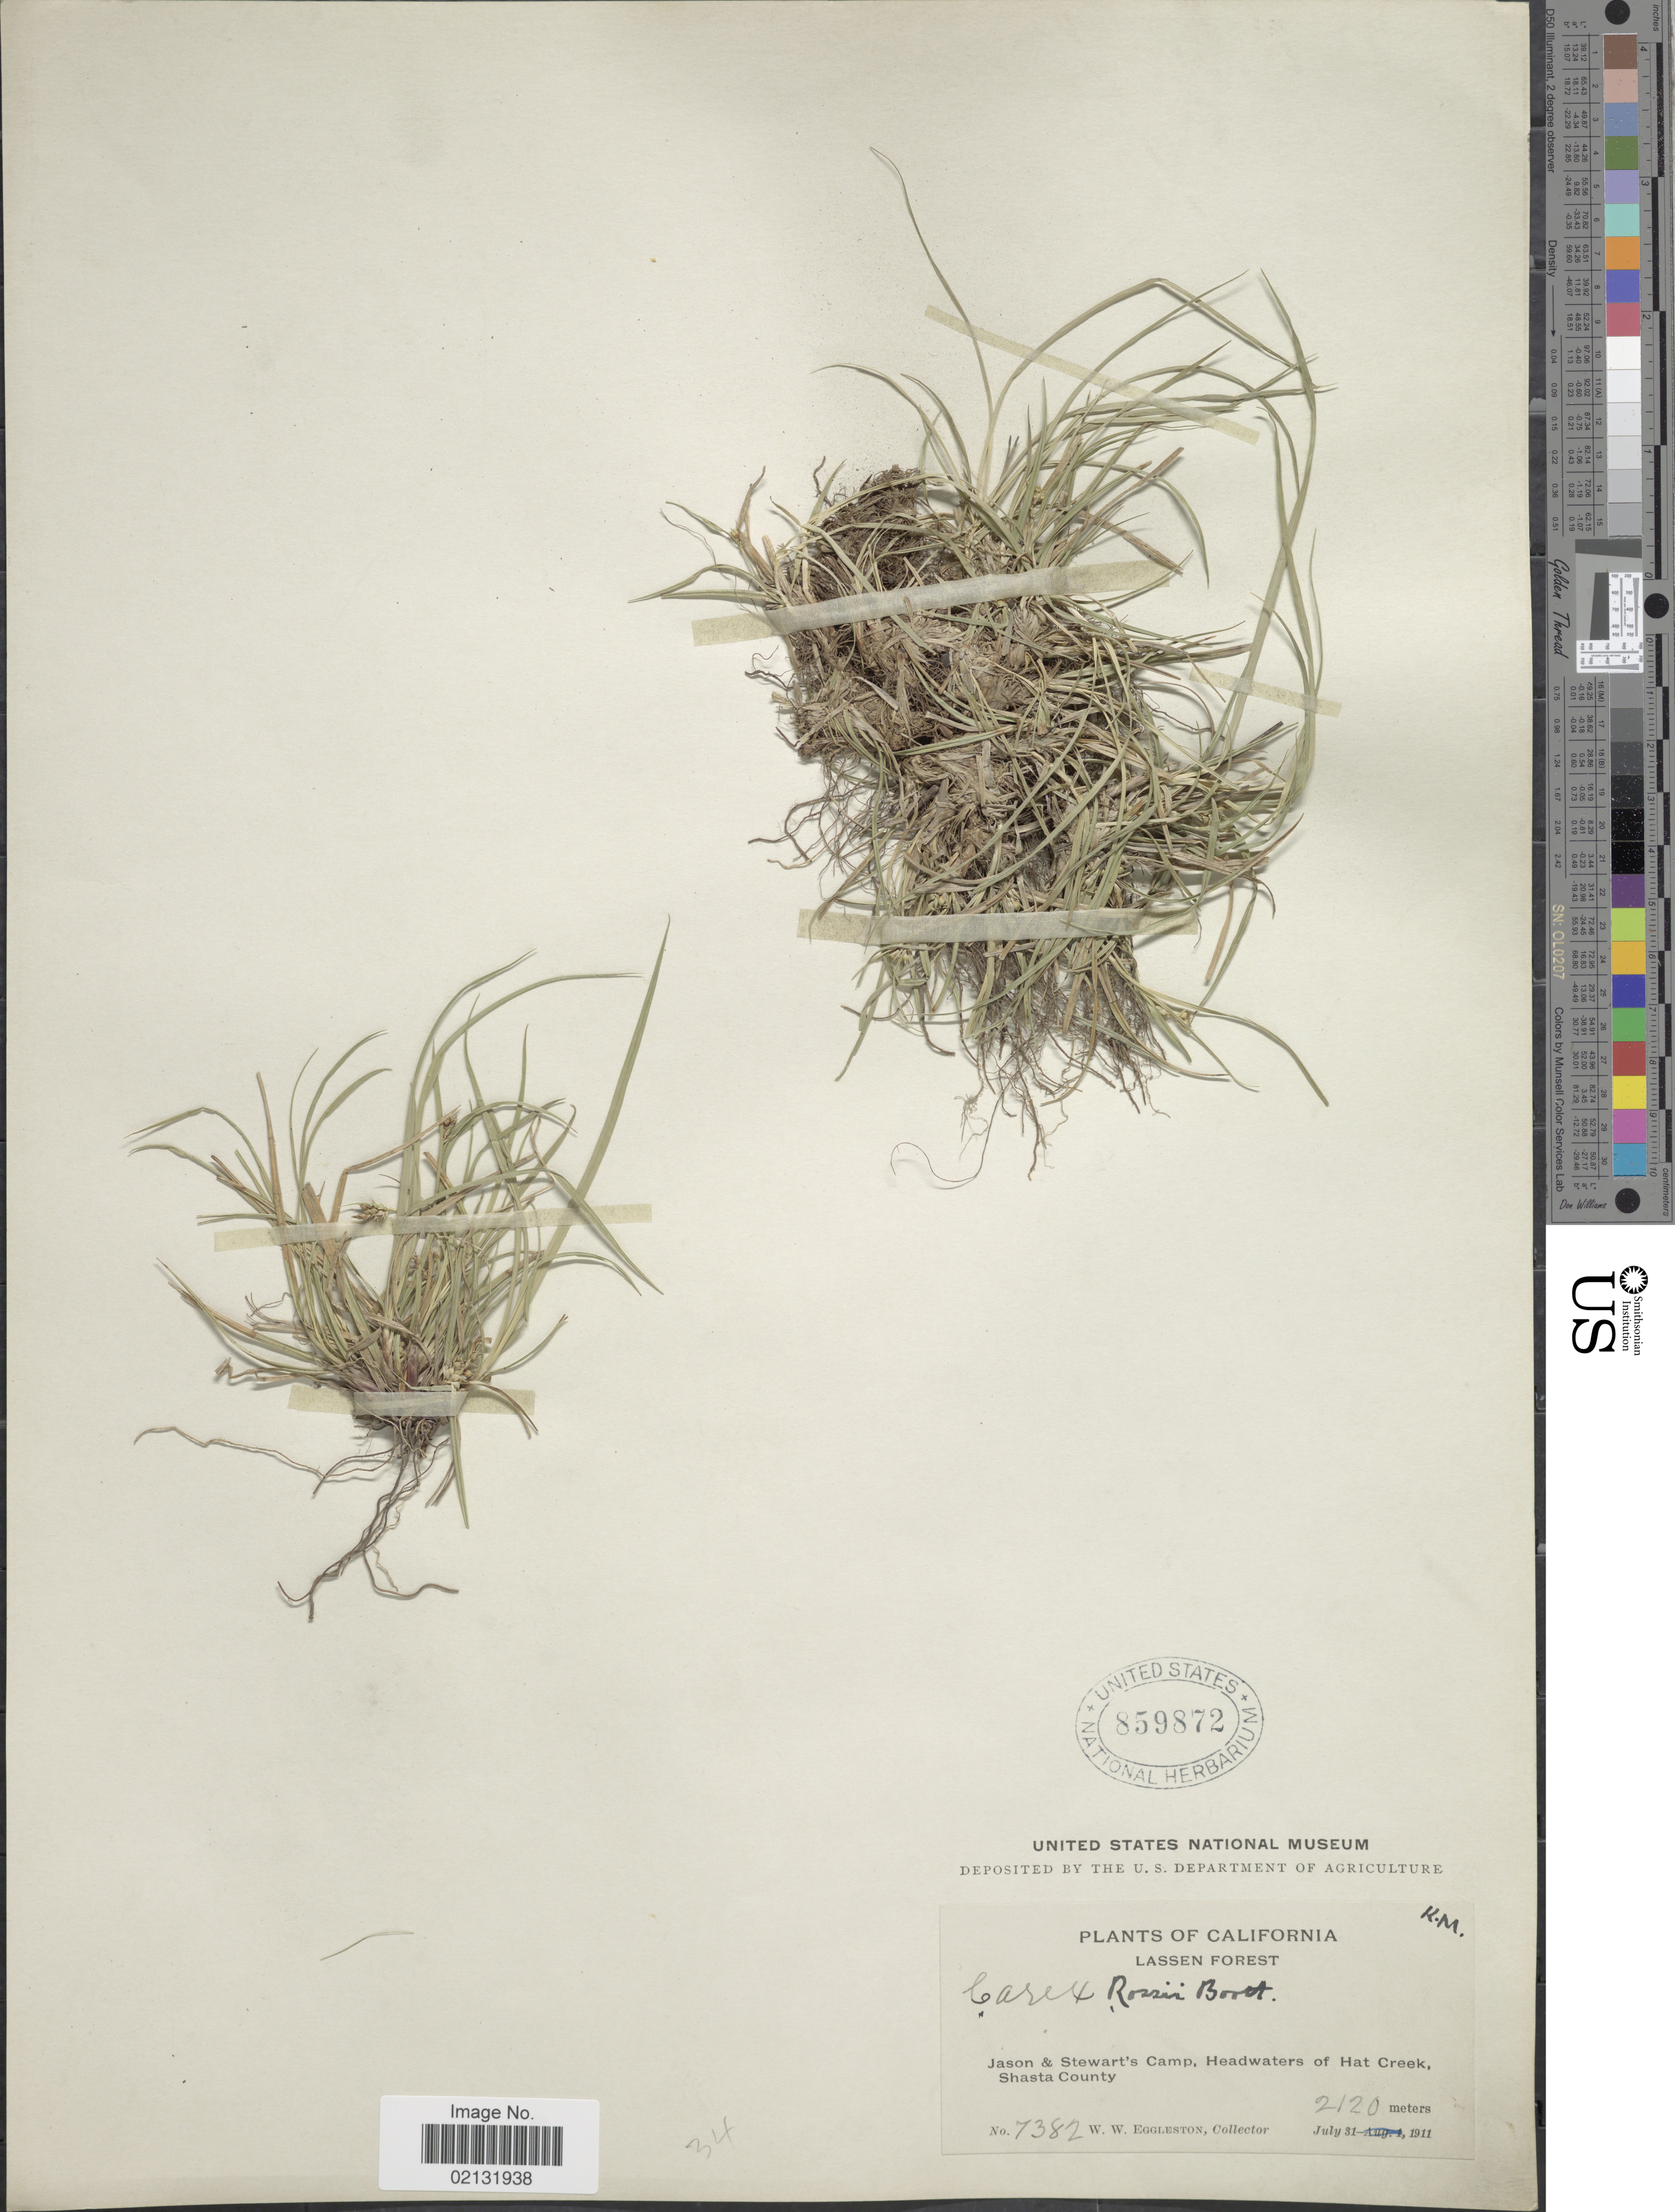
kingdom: Plantae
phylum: Tracheophyta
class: Liliopsida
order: Poales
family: Cyperaceae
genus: Carex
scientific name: Carex rossii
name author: Boott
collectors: W. W. Eggleston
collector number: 7382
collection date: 1911-07-31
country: United States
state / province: California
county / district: Shasta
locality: Lassen Forest. Jason & Stewart' s Camp, Headwaters of Hat Creek Shasta County.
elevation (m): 2120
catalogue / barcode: US 859872